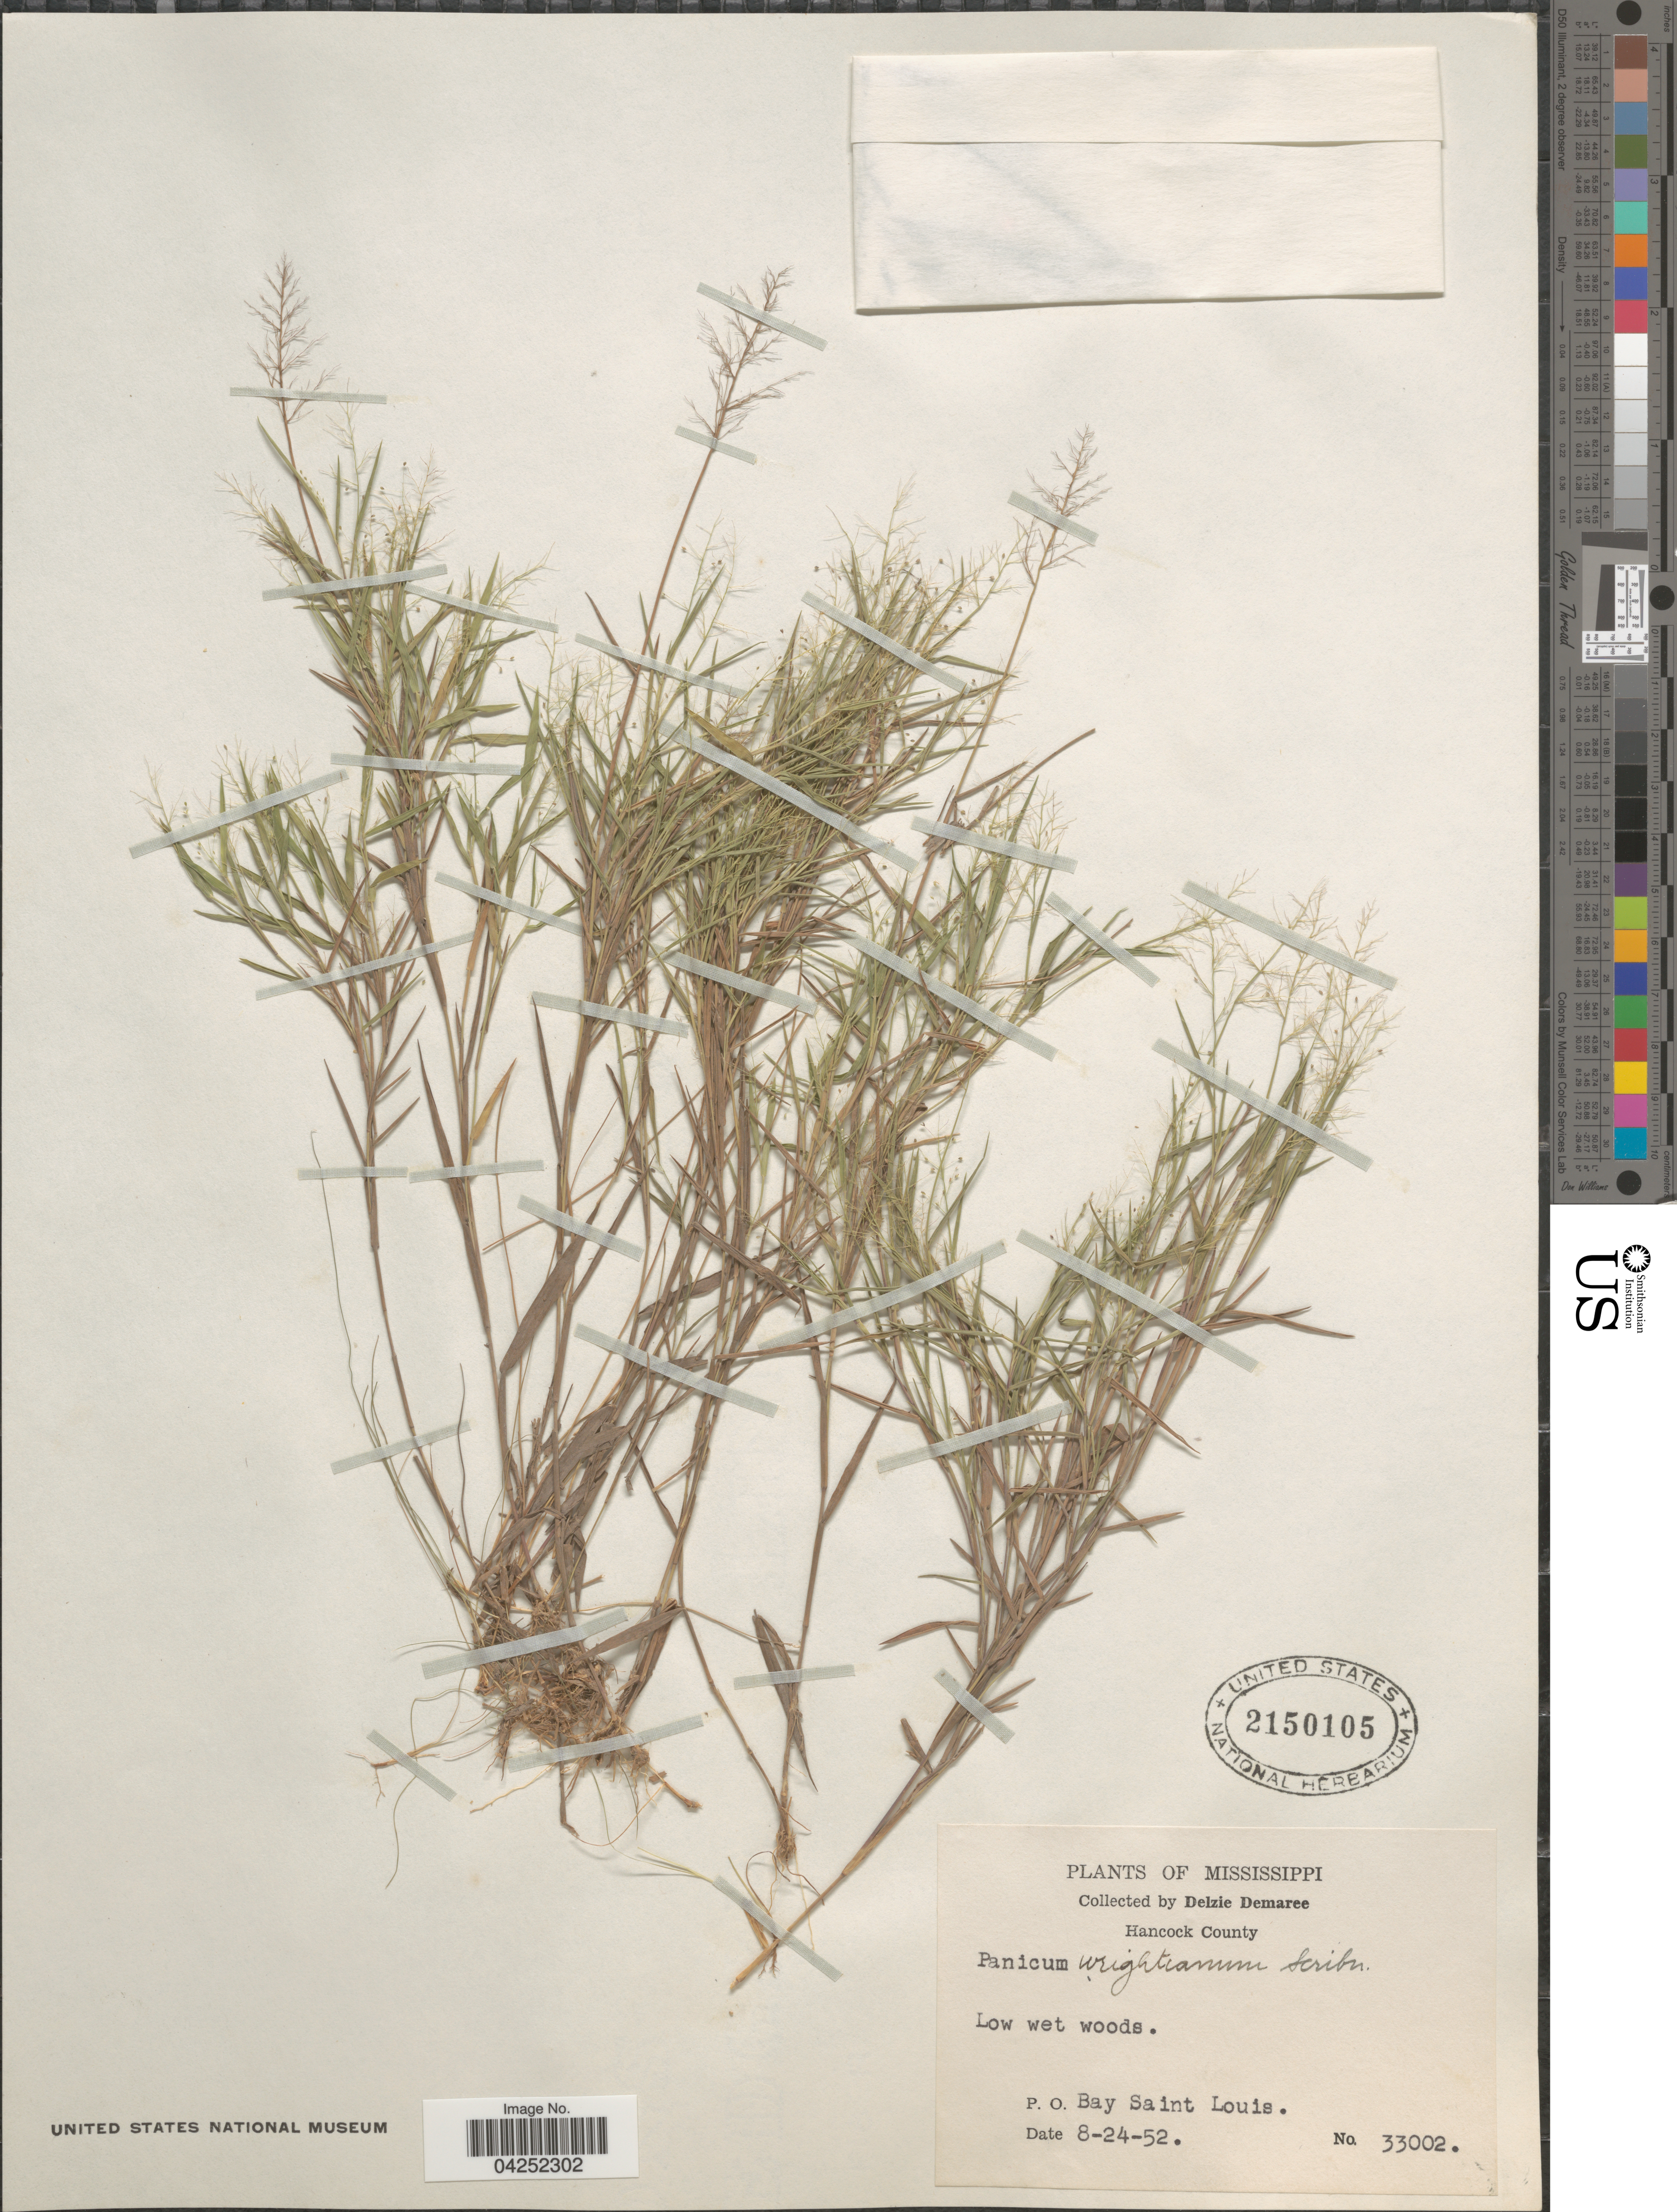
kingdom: Plantae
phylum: Tracheophyta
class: Liliopsida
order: Poales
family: Poaceae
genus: Dichanthelium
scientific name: Dichanthelium acuminatum var. longiligulatum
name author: (Nash) Gould & C.A. Clark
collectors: D. Demaree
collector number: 33002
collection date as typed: Transcribed d/m/y: 24/8/52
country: United States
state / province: Mississippi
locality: Hancock County. Low wet woods. P.O. Bay Saint Louis.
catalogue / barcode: US 2150105